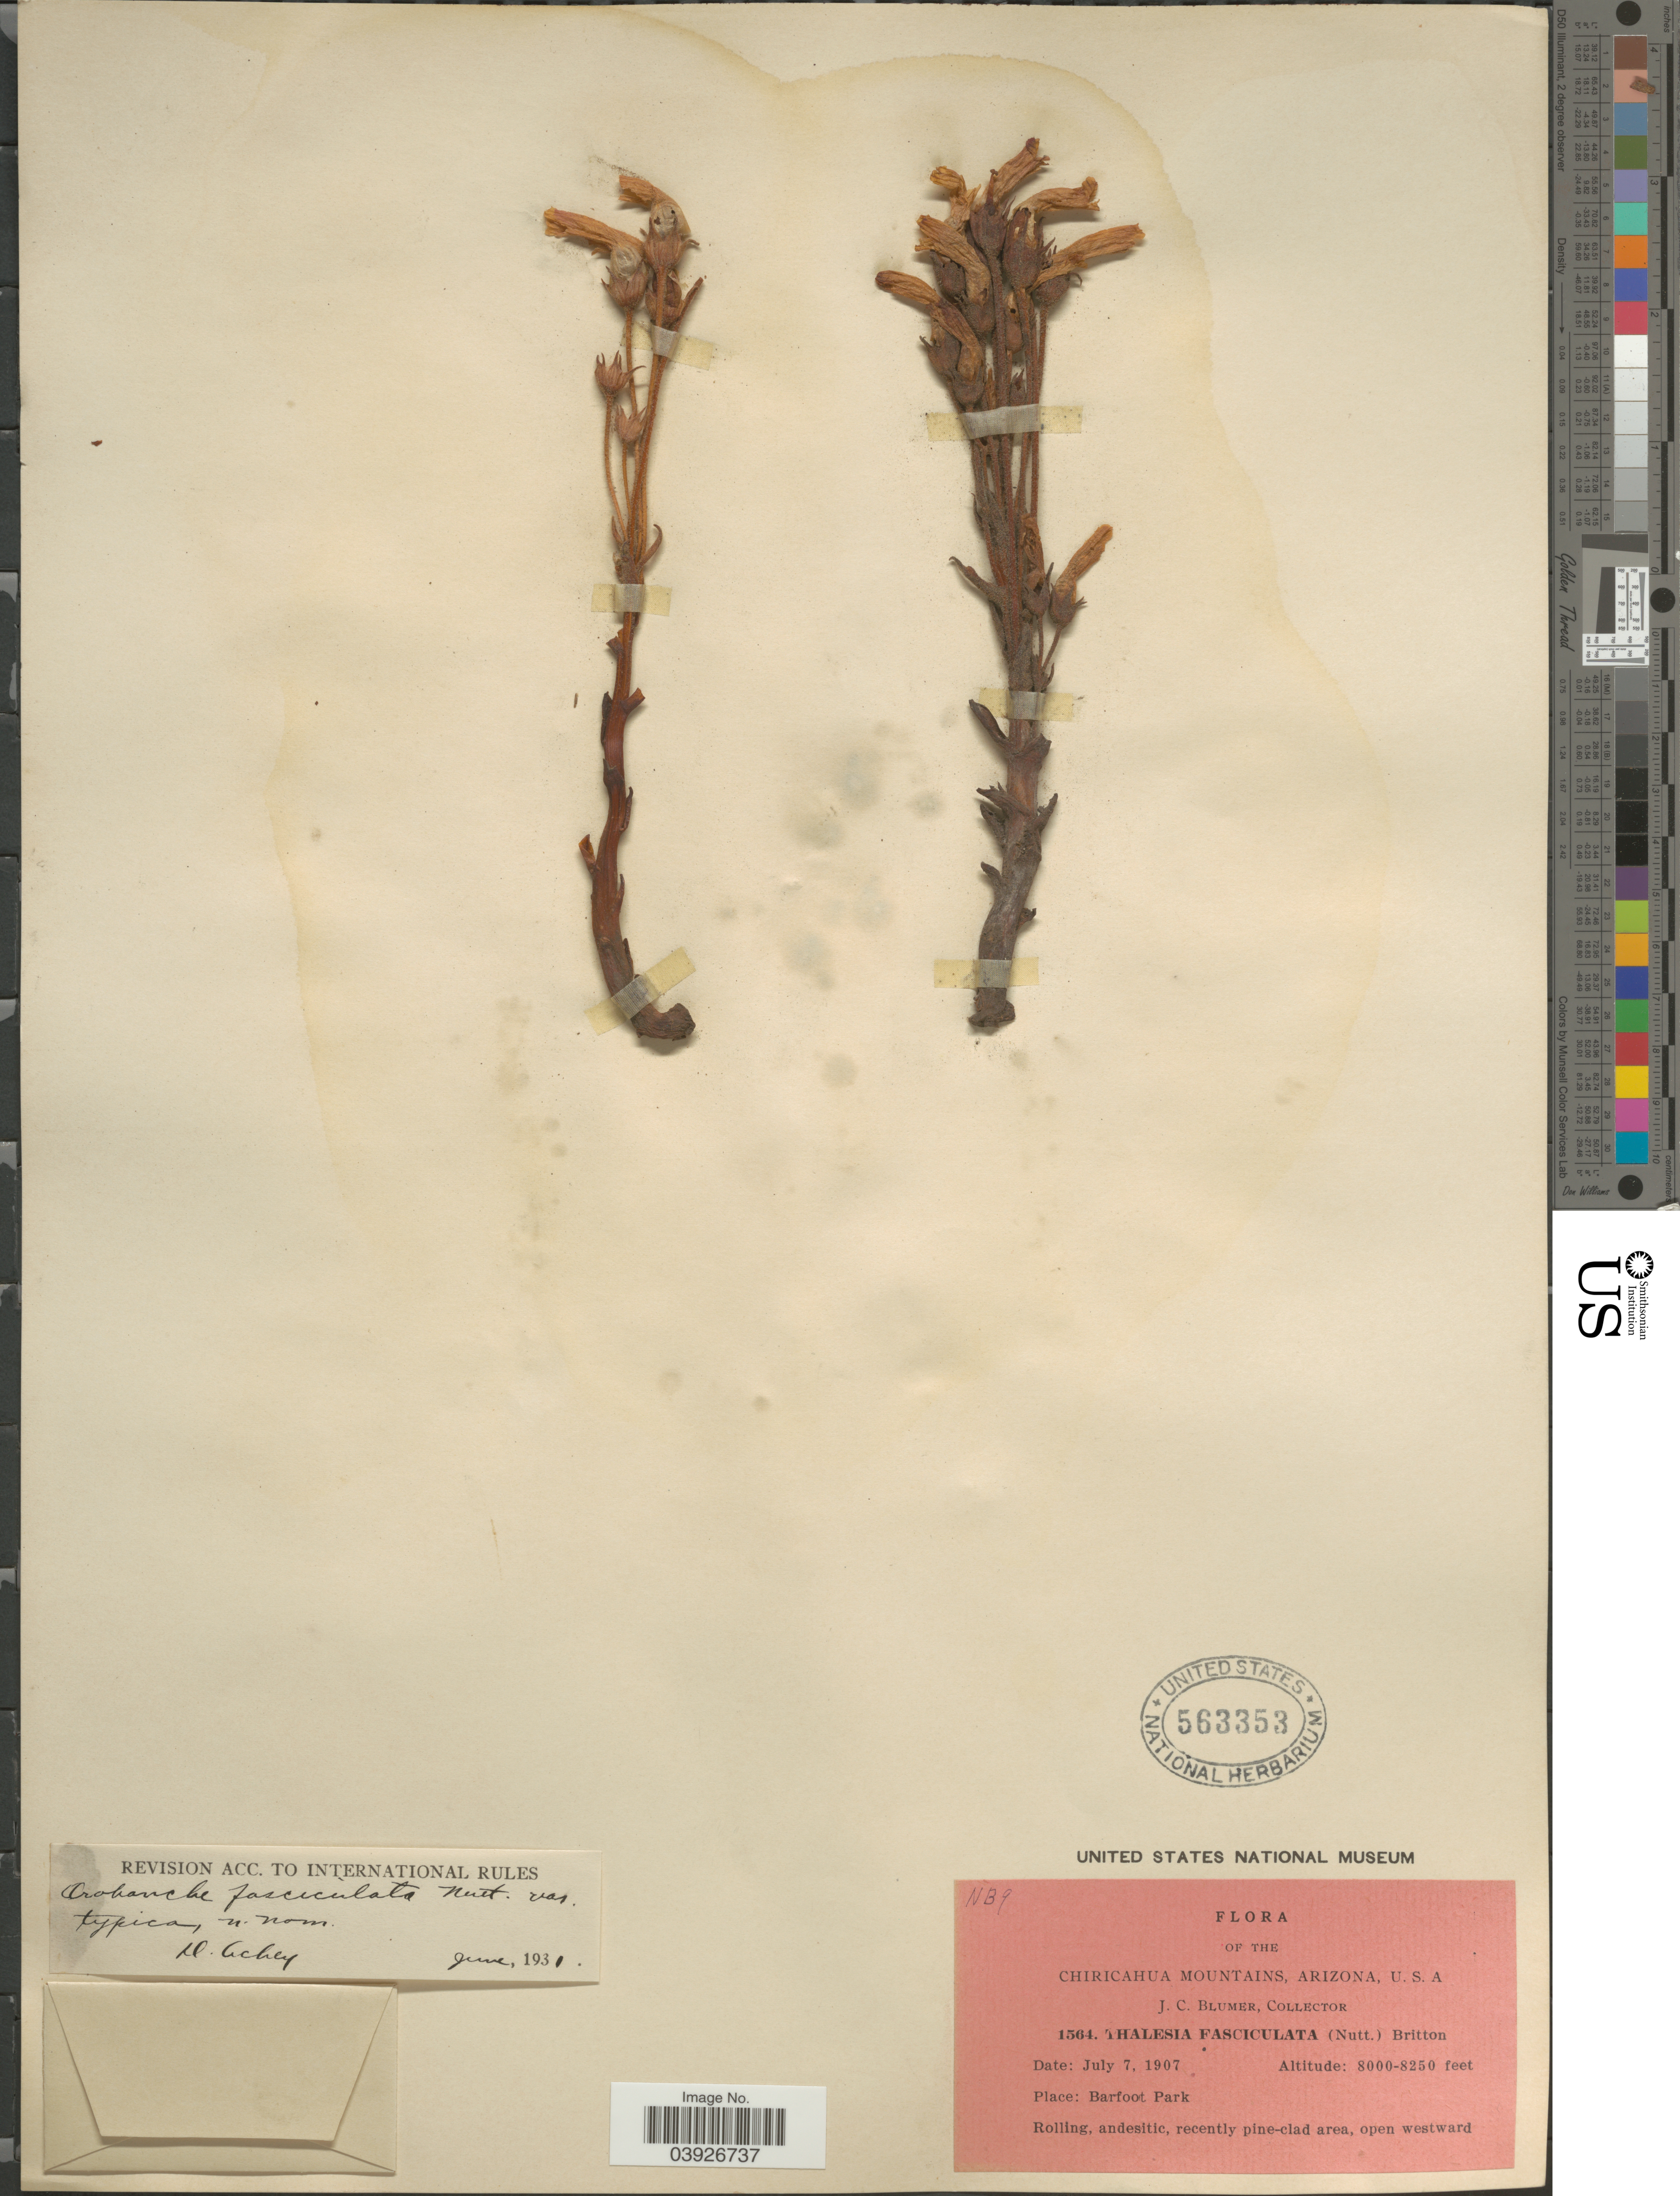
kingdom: Plantae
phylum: Tracheophyta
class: Magnoliopsida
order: Lamiales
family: Orobanchaceae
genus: Aphyllon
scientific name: Aphyllon fasciculatum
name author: (Nutt.) Torr. & A. Gray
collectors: J. C. Blumer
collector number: NB9/1564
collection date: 1907-07-07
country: United States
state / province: Arizona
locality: Chiricahua Mountains. Barfoot Park.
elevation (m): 2438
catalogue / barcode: US 563353